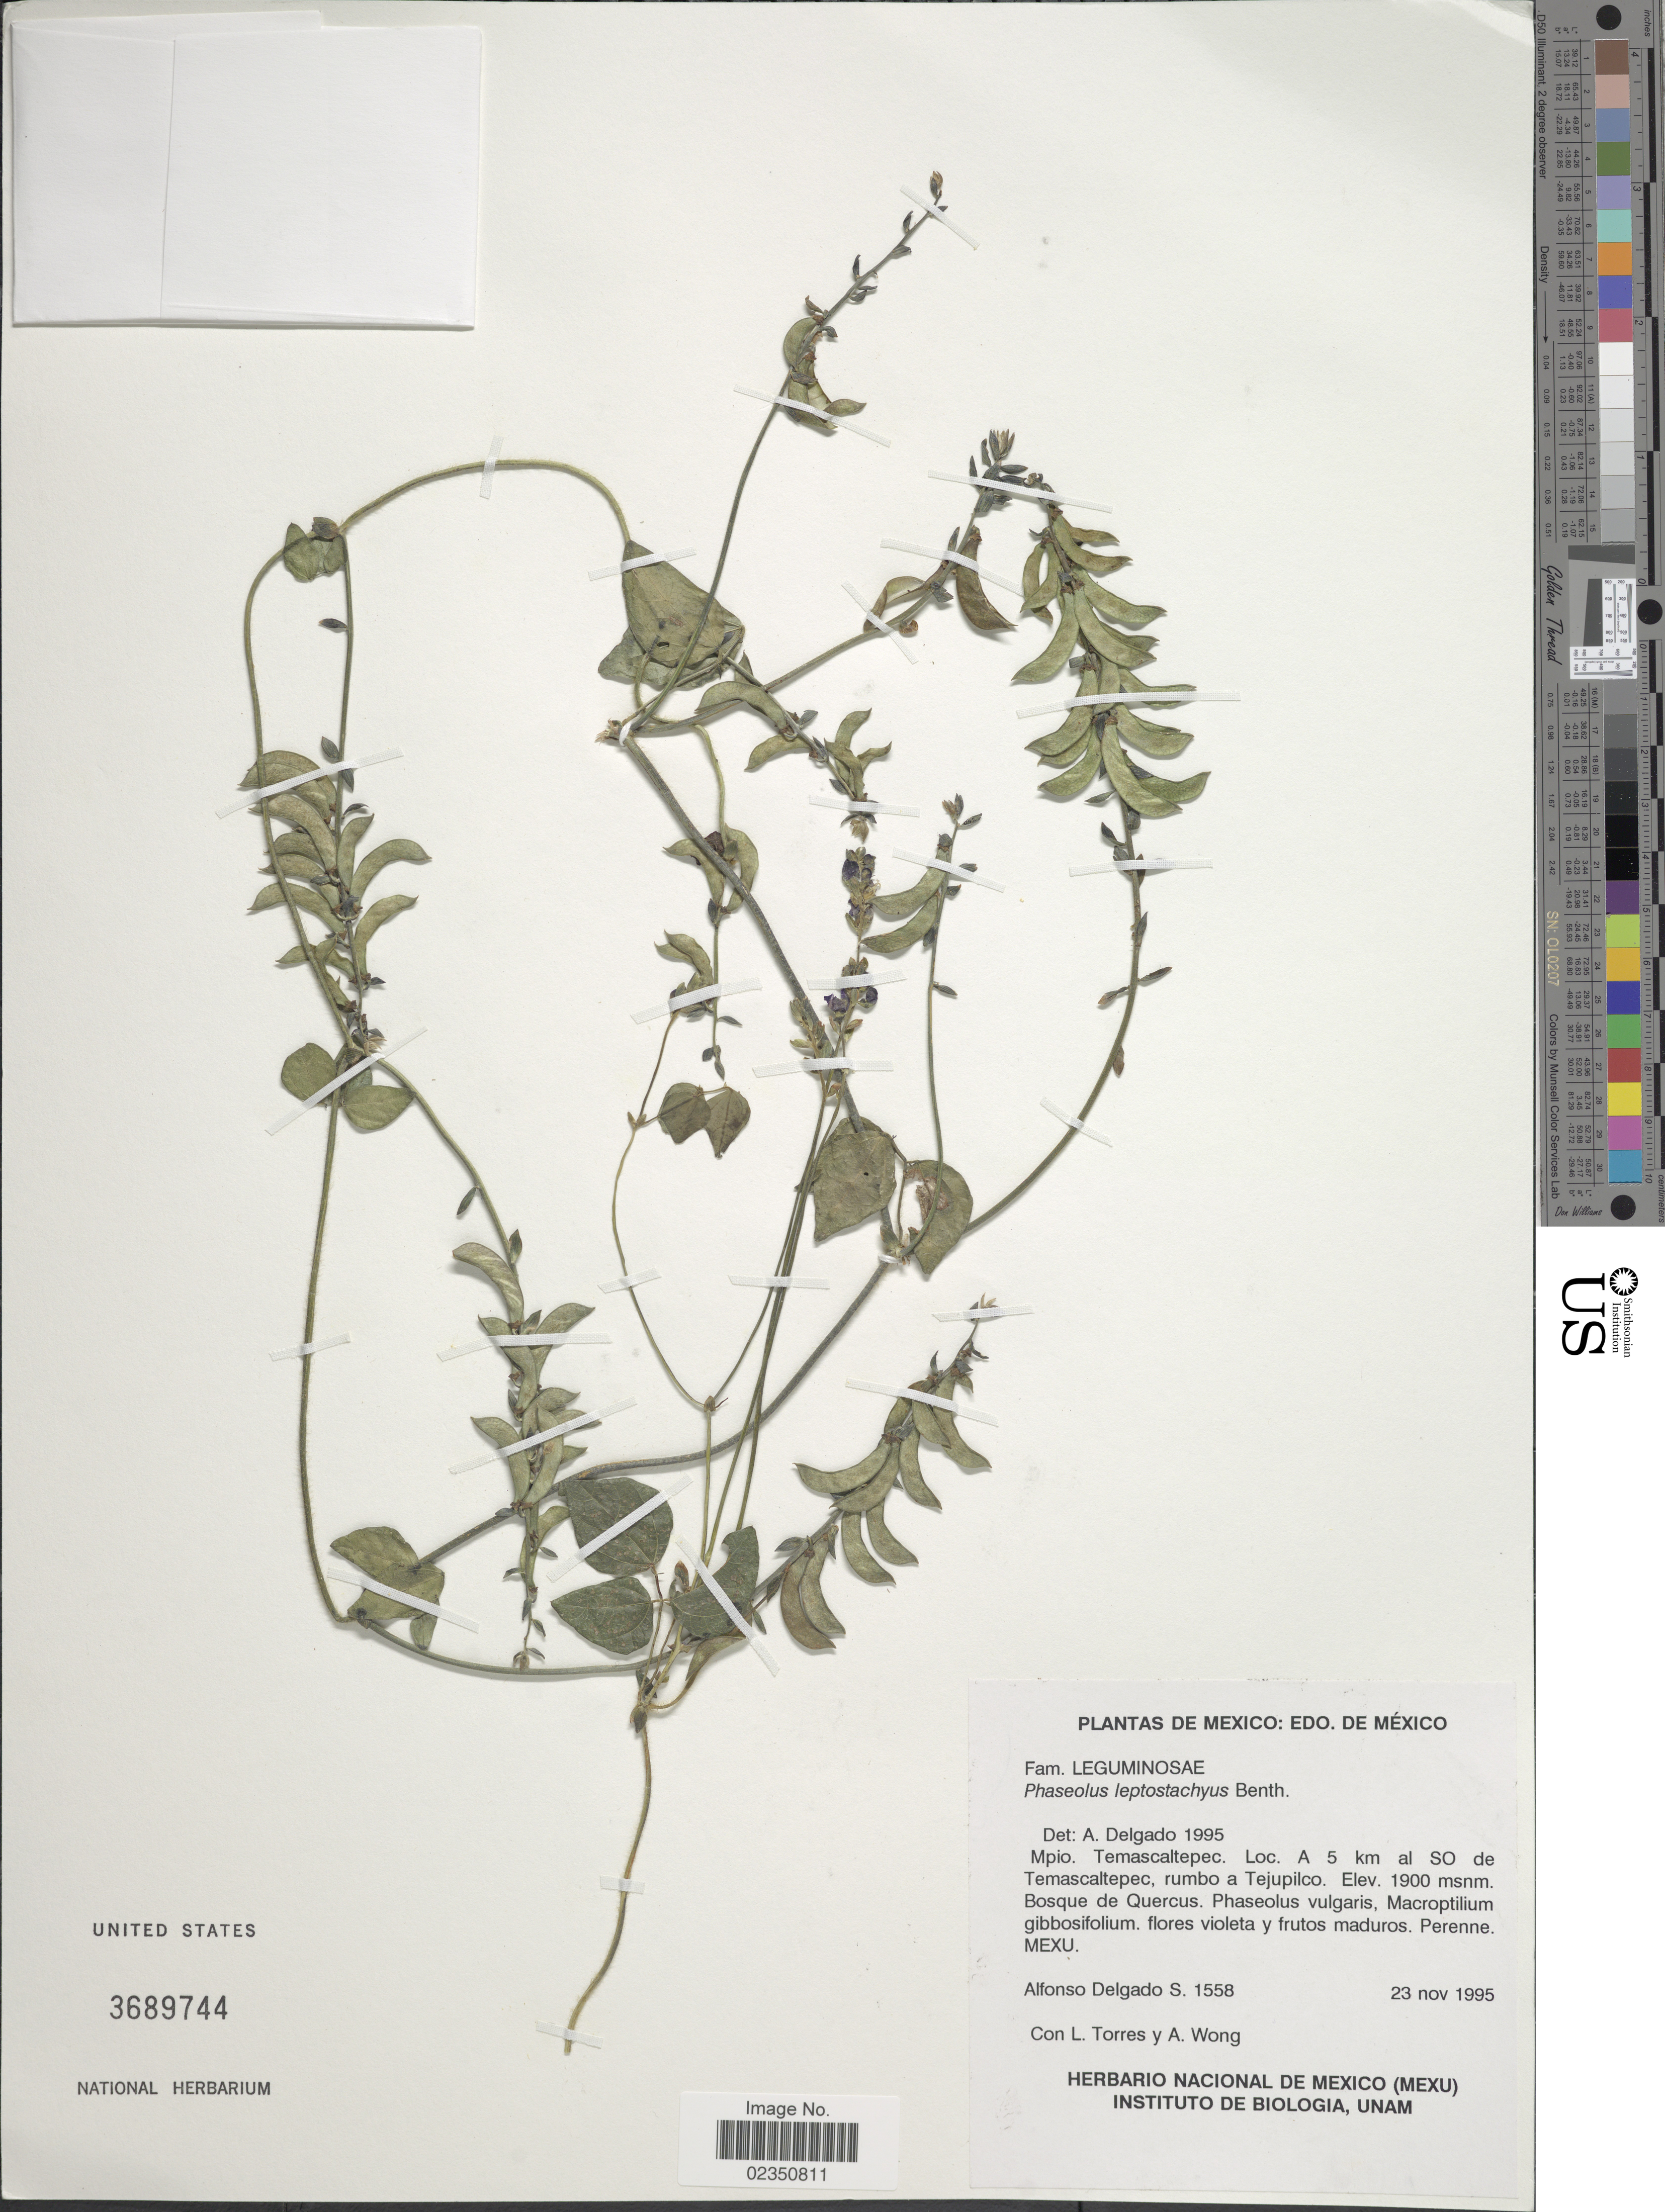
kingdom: Plantae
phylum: Tracheophyta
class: Magnoliopsida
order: Fabales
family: Fabaceae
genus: Phaseolus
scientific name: Phaseolus leptostachyus var. leptostachyus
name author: Benth.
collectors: A. Delgado S., L. Torres & A. Wong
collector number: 1558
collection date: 1995-11-23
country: Mexico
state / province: México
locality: Mpio. Temascaltepec, a 5 km al SO de Temascaltepec, rumbo a Tejupilco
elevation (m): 1900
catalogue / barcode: US 3689744